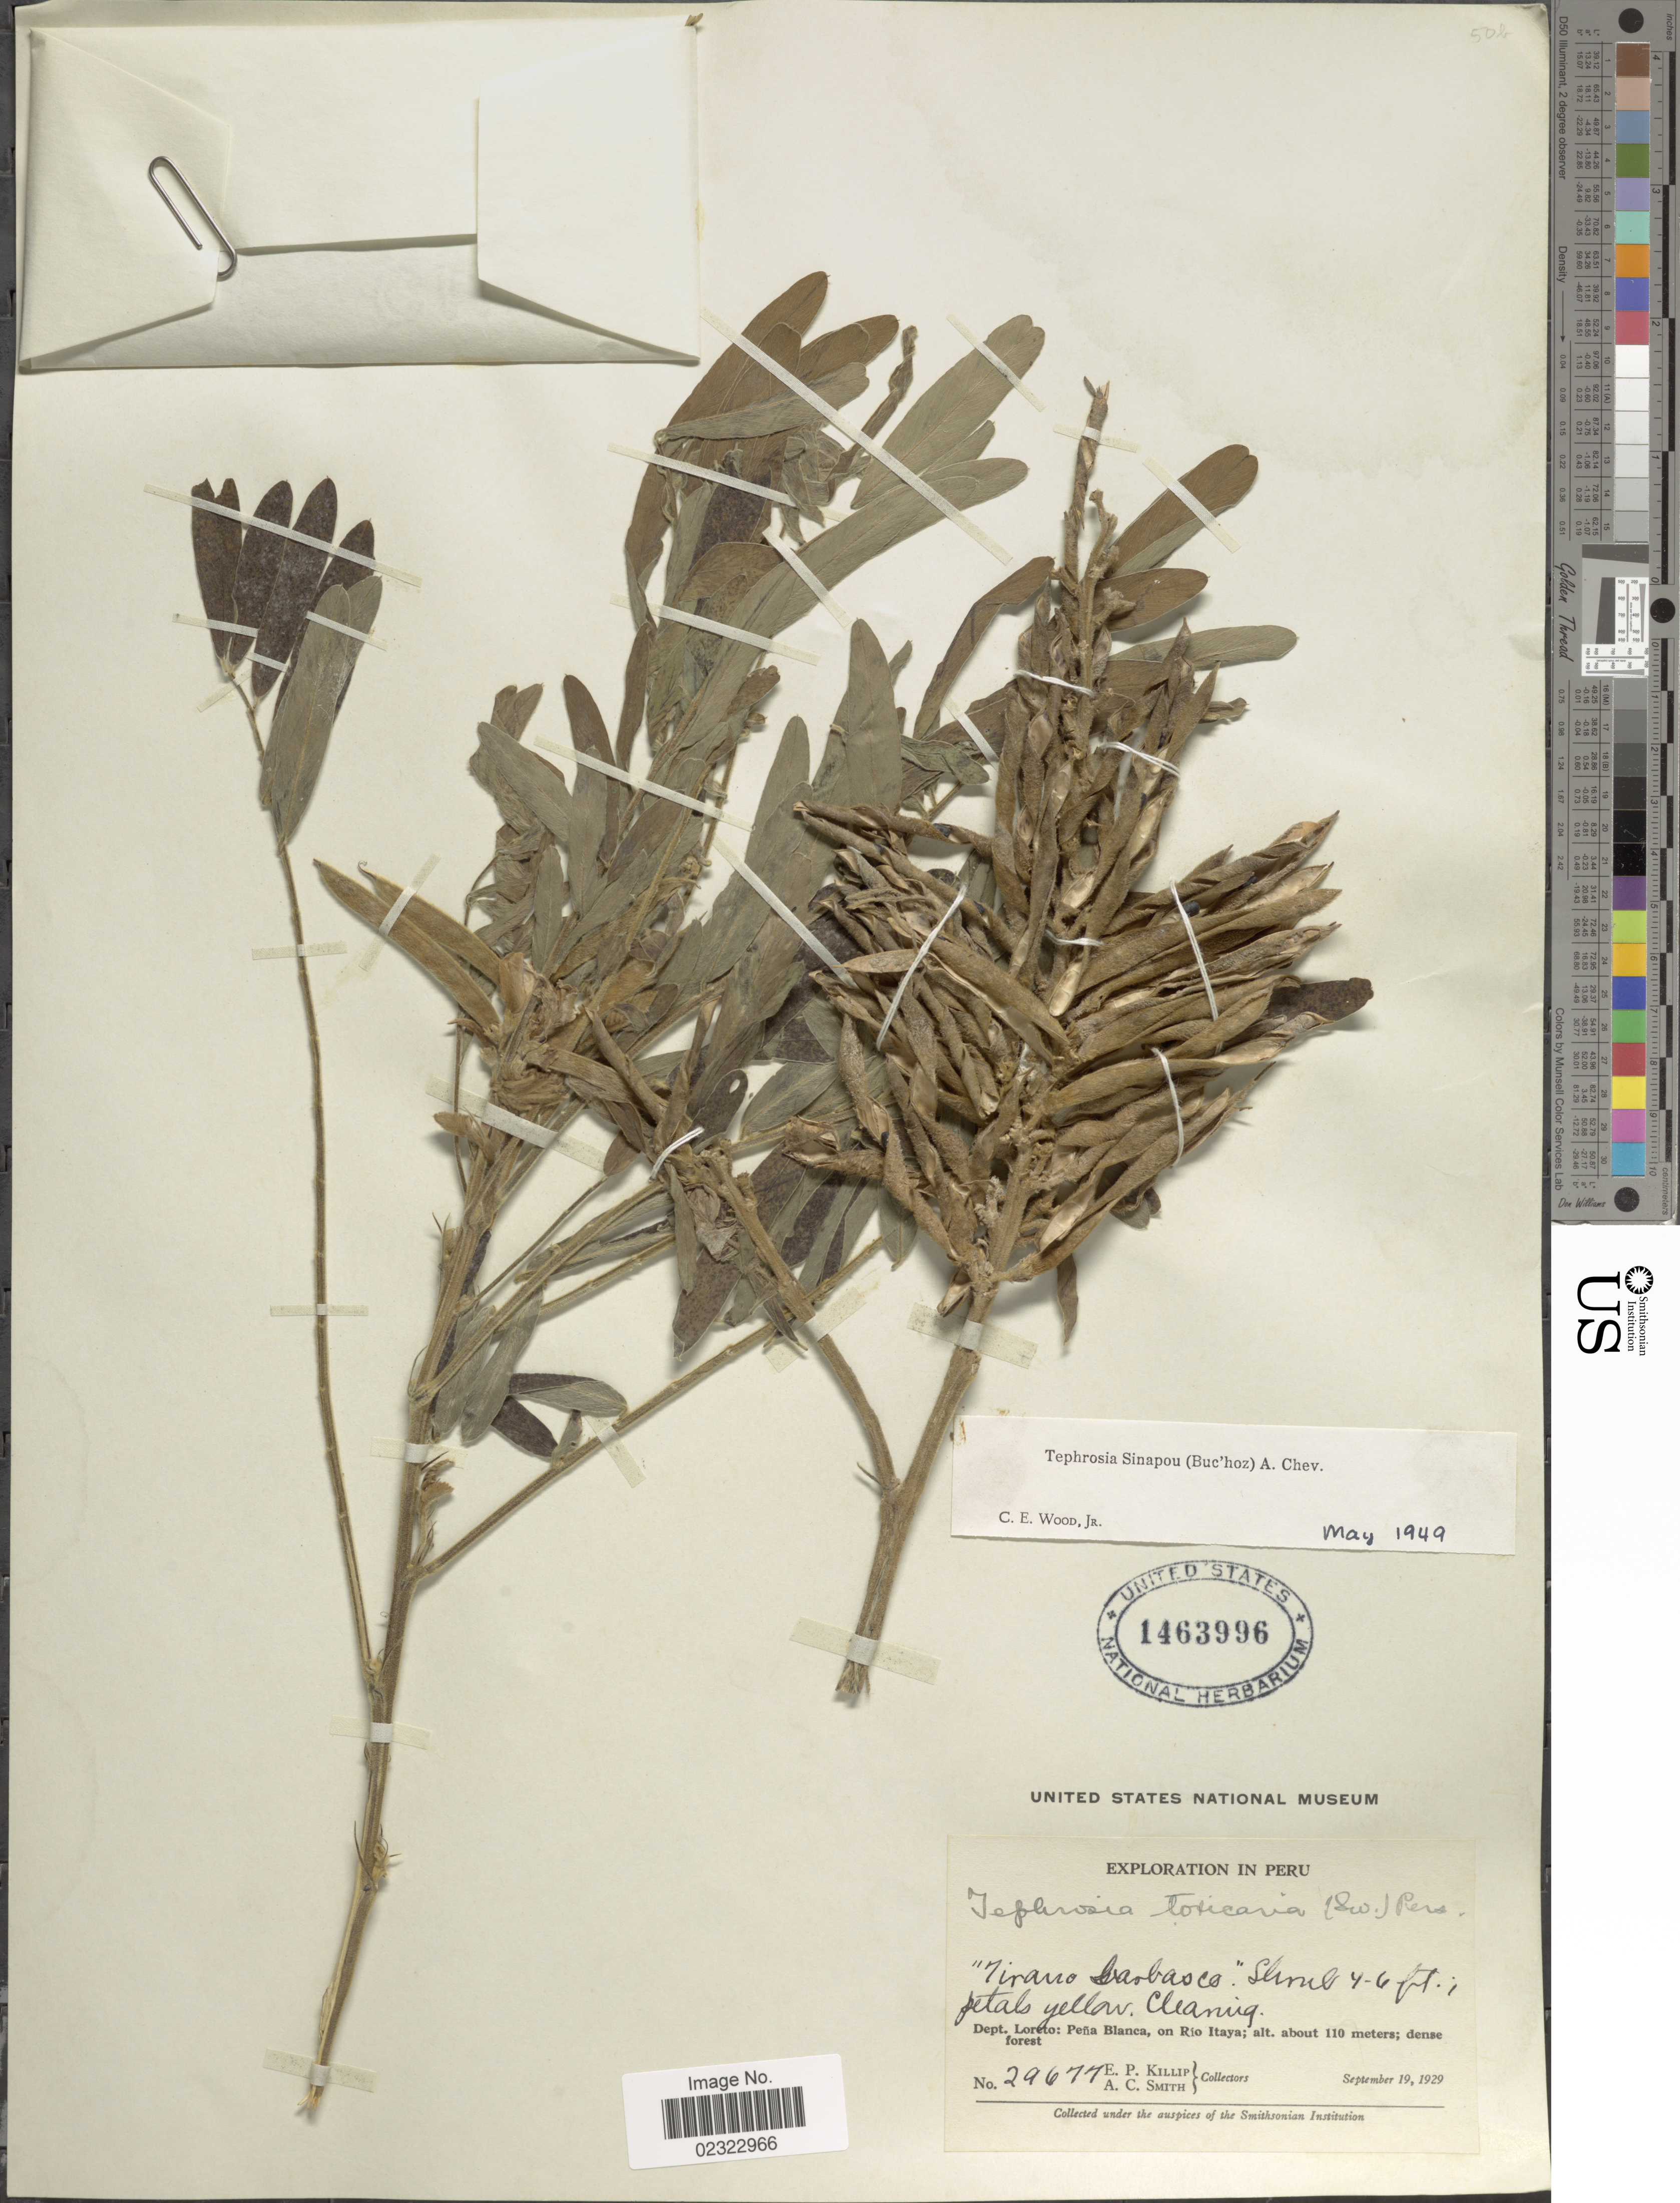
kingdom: Plantae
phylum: Tracheophyta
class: Magnoliopsida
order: Fabales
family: Fabaceae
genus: Tephrosia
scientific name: Tephrosia sinapou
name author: (Buc'hoz) A. Chev.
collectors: E. P. Killip & A. C. Smith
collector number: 29677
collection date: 1929-09-19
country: Peru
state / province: Loreto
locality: Dept. Loreto: Pena Blanca, on Rio Itaya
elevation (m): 110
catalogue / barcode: US 1463996